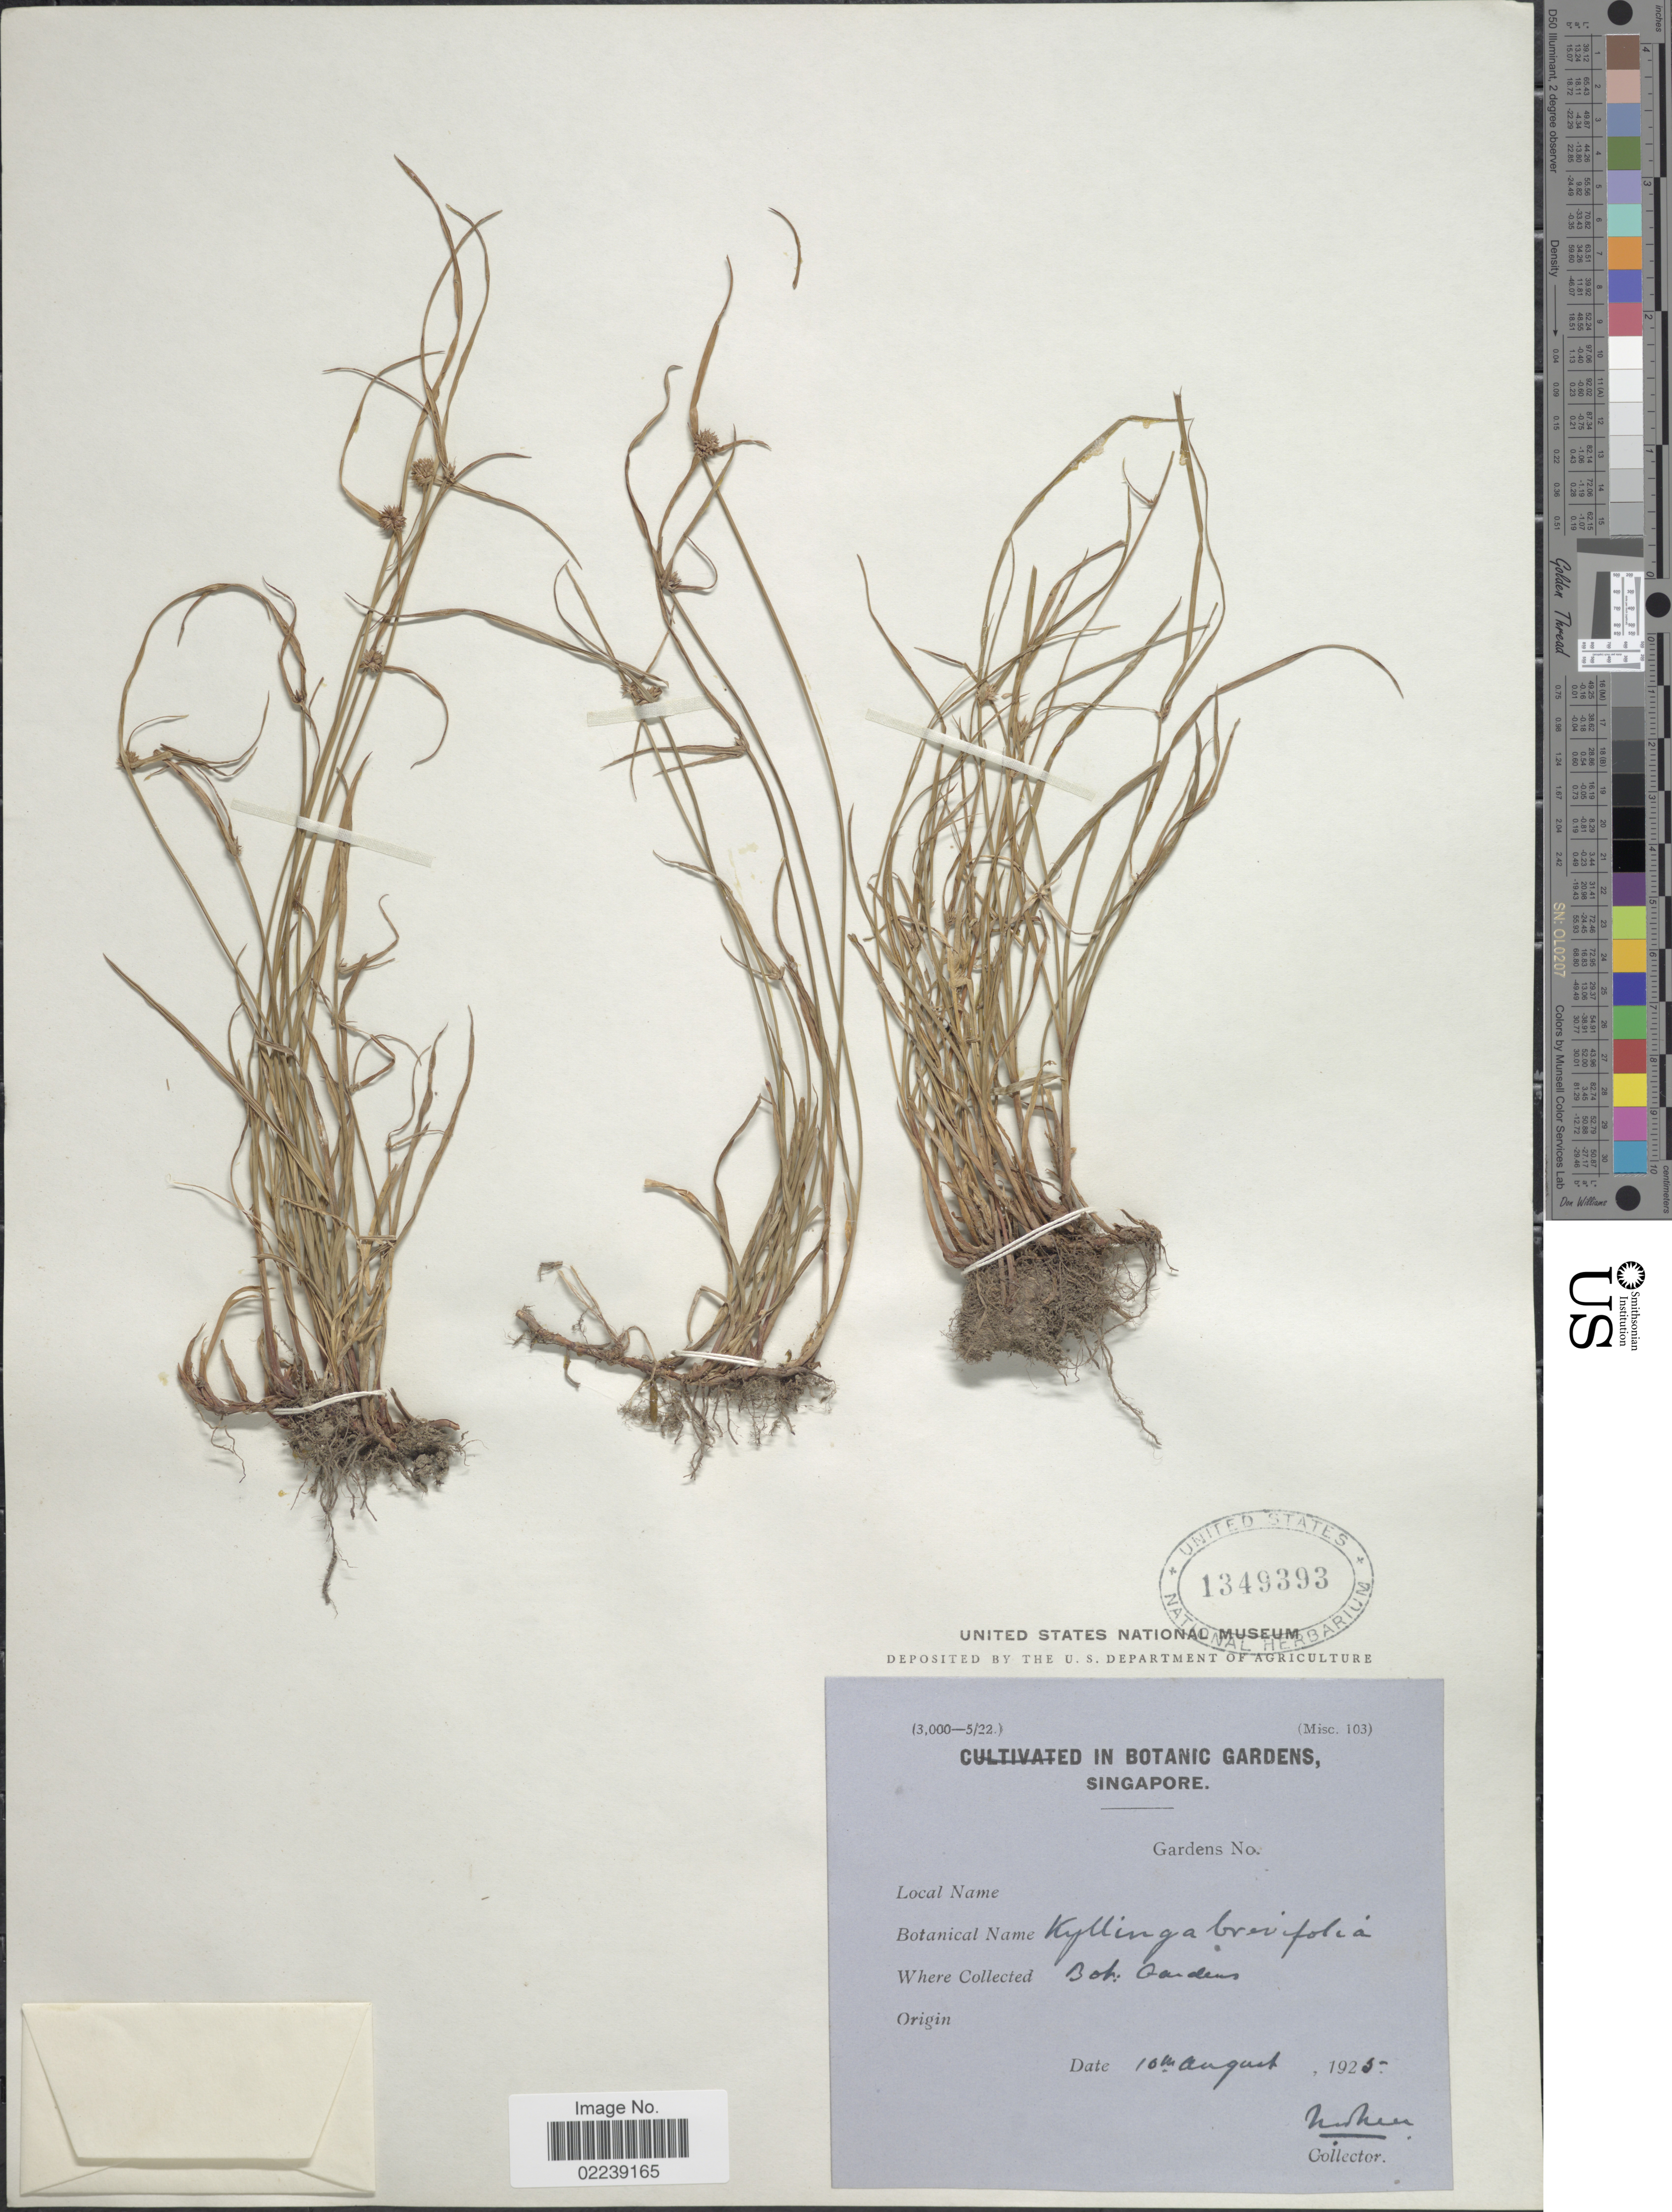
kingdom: Plantae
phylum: Tracheophyta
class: Liliopsida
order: Poales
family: Cyperaceae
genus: Cyperus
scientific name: Cyperus brevifolius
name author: (Rottb.) Hassk.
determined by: Strong, M. T., (US), Smithsonian Institution - National Museum of Natural History (UNITED STATES)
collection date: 1925-08-10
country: Singapore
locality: Bot, Gardens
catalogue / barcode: US 1349393